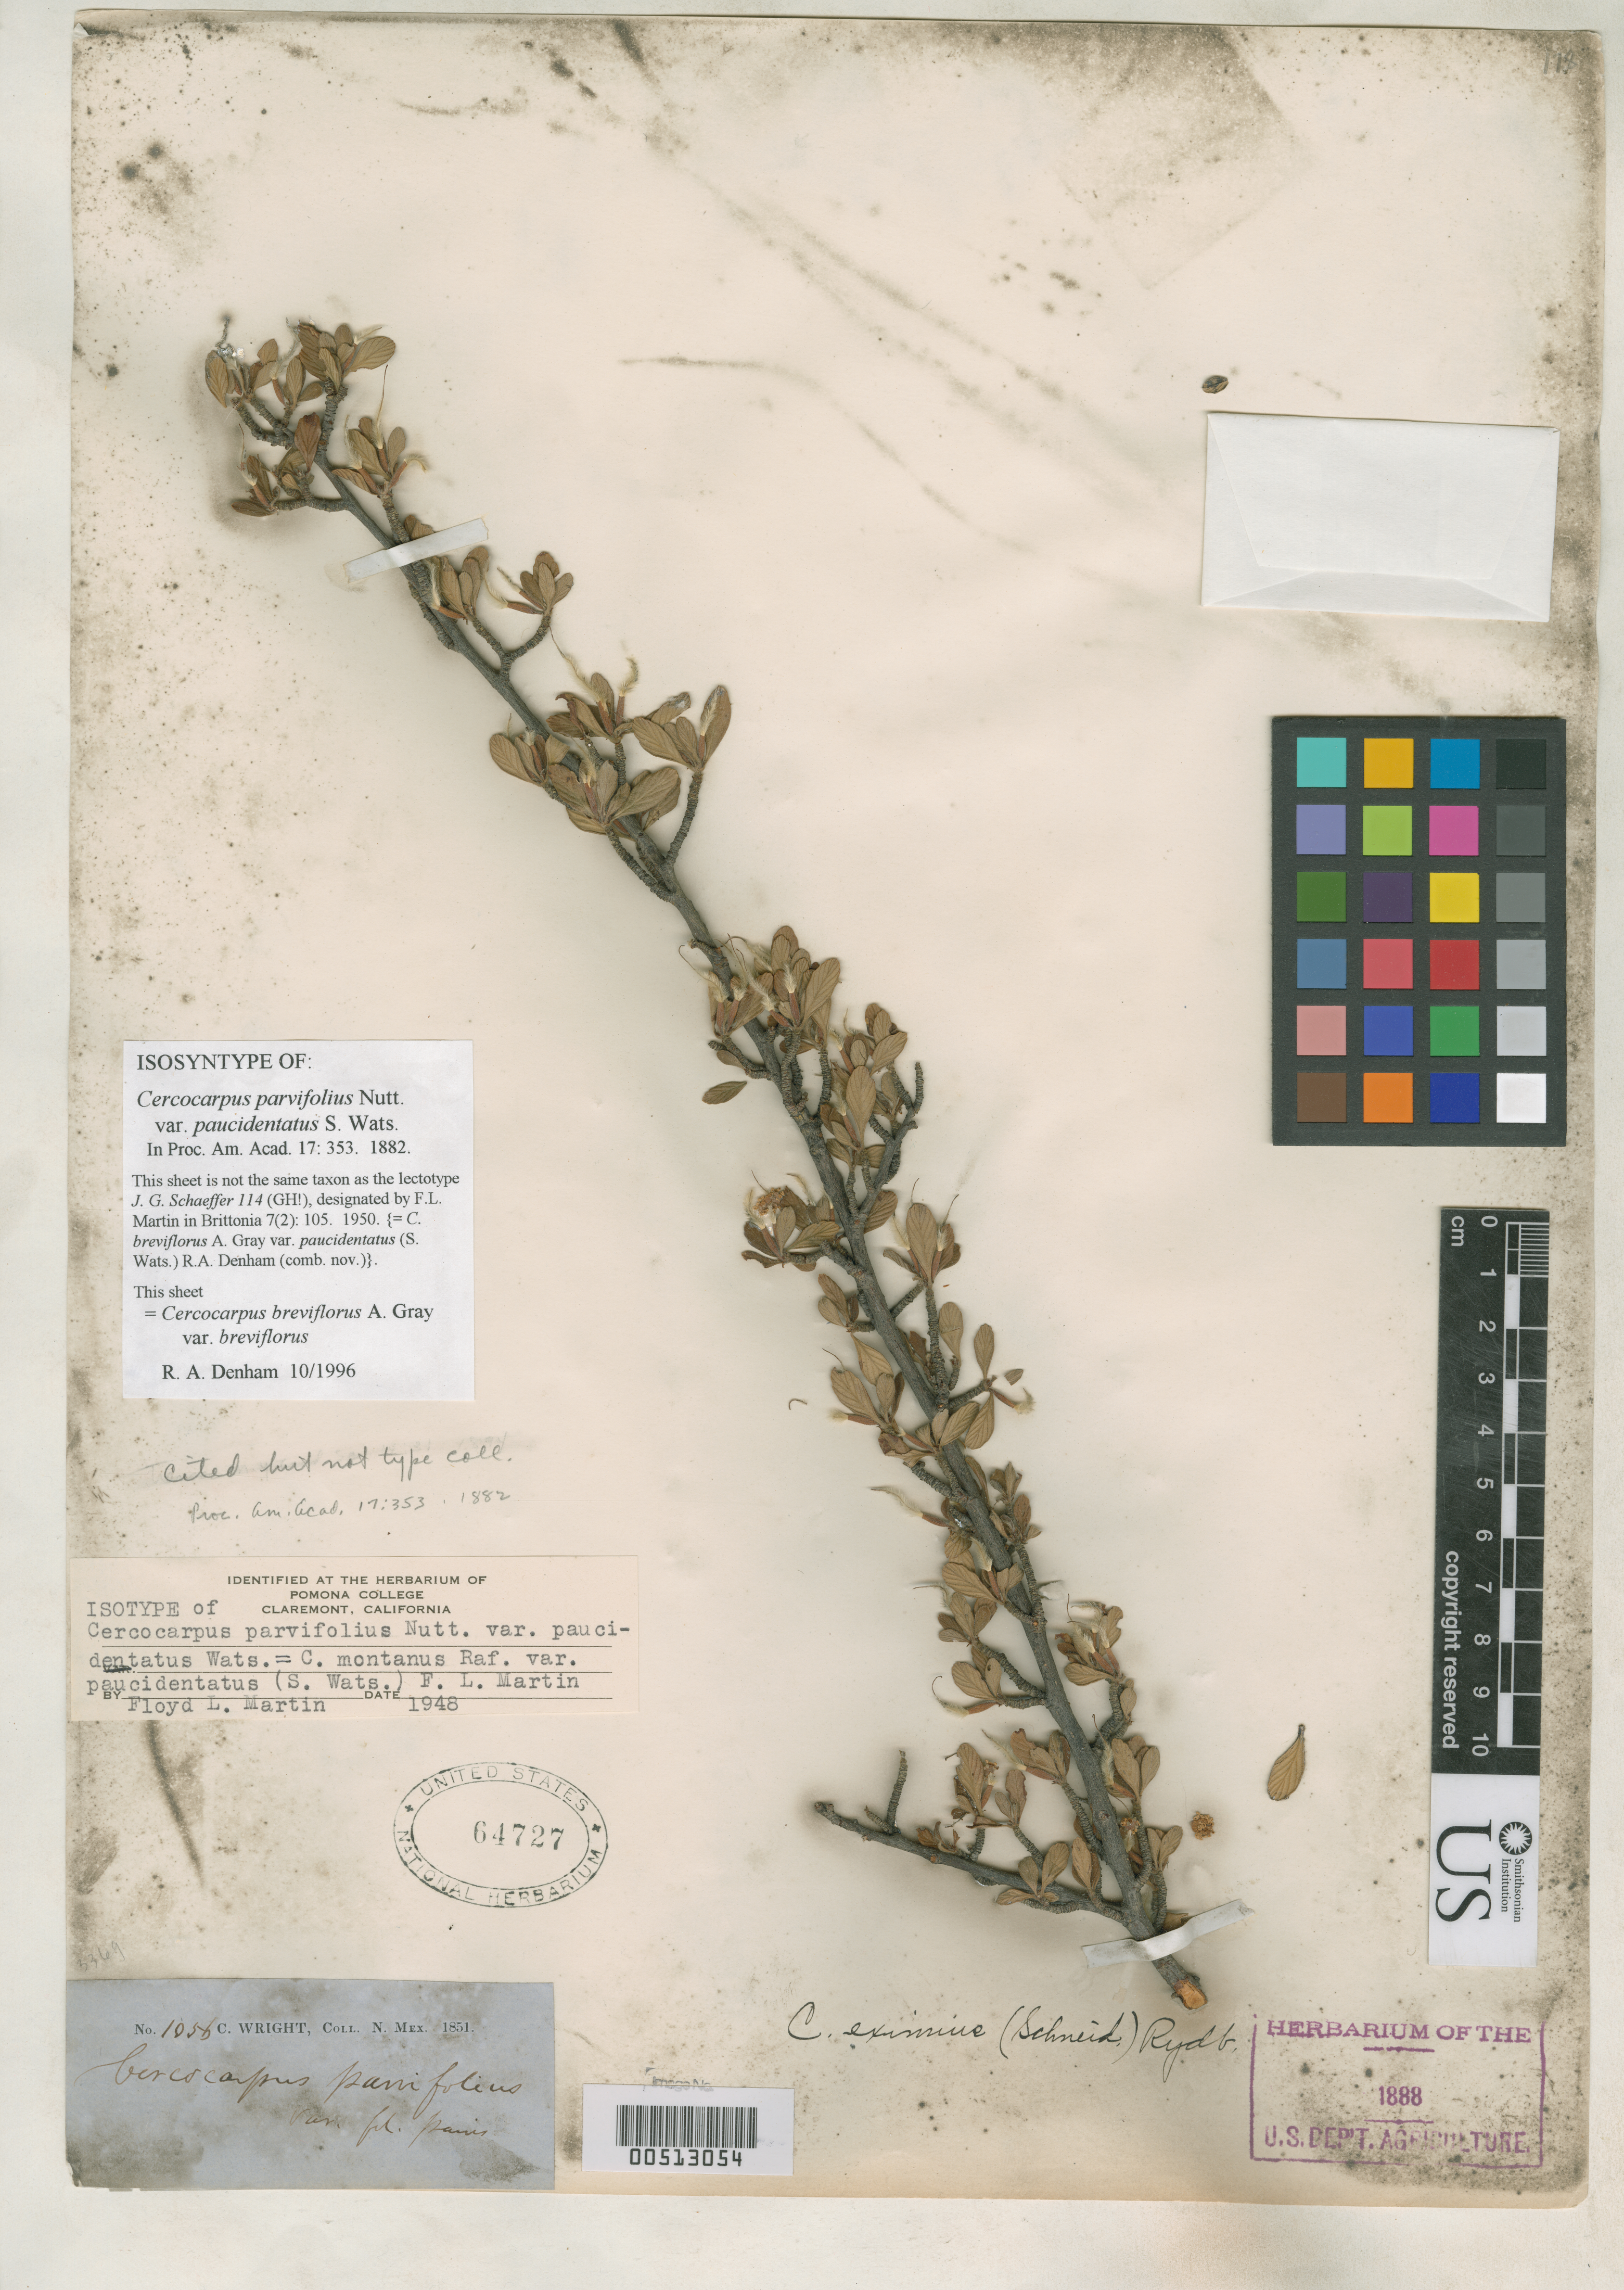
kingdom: Plantae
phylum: Tracheophyta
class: Magnoliopsida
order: Rosales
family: Rosaceae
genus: Cercocarpus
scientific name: Cercocarpus parvifolius var. paucidentatus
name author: S. Watson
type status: Isosyntype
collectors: C. Wright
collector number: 1056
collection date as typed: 1851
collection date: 1851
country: United States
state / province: New Mexico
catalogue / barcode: US 64727